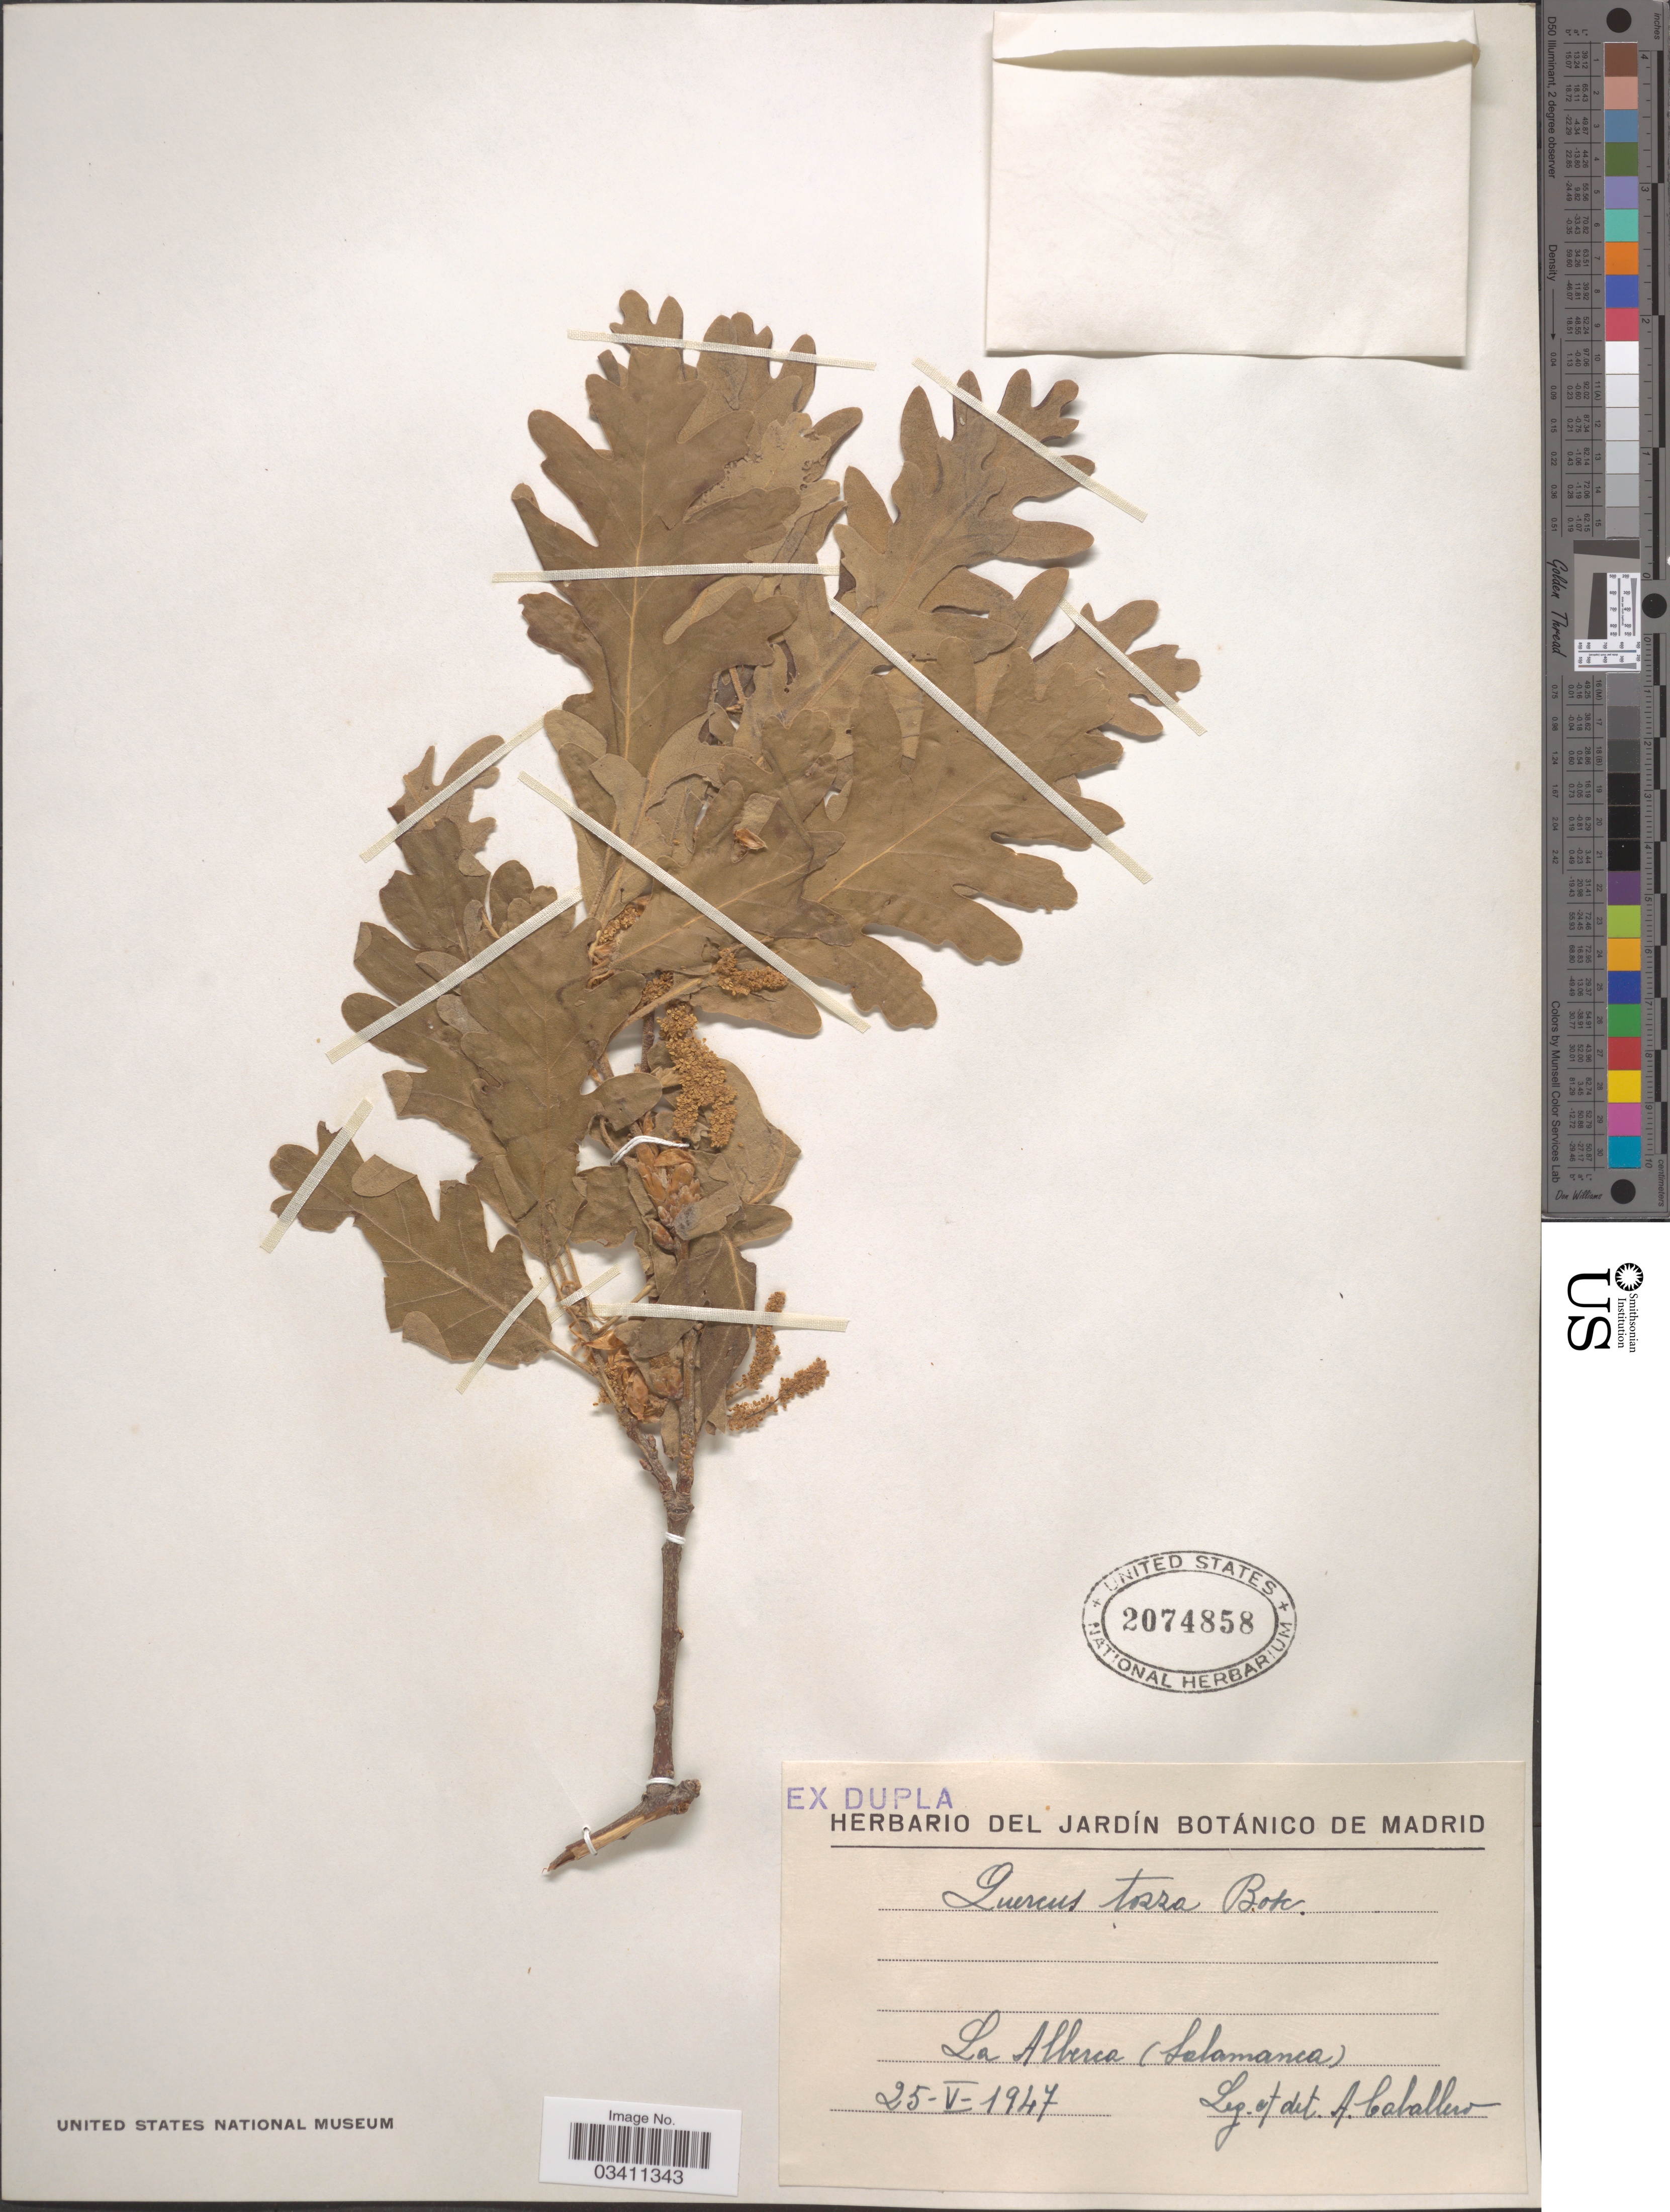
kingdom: Plantae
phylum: Tracheophyta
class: Magnoliopsida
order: Fagales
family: Fagaceae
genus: Quercus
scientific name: Quercus toza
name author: Bastard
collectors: A. Caballero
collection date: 1947-05-25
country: Spain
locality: La Alberca (Salamanca).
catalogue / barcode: US 2074858